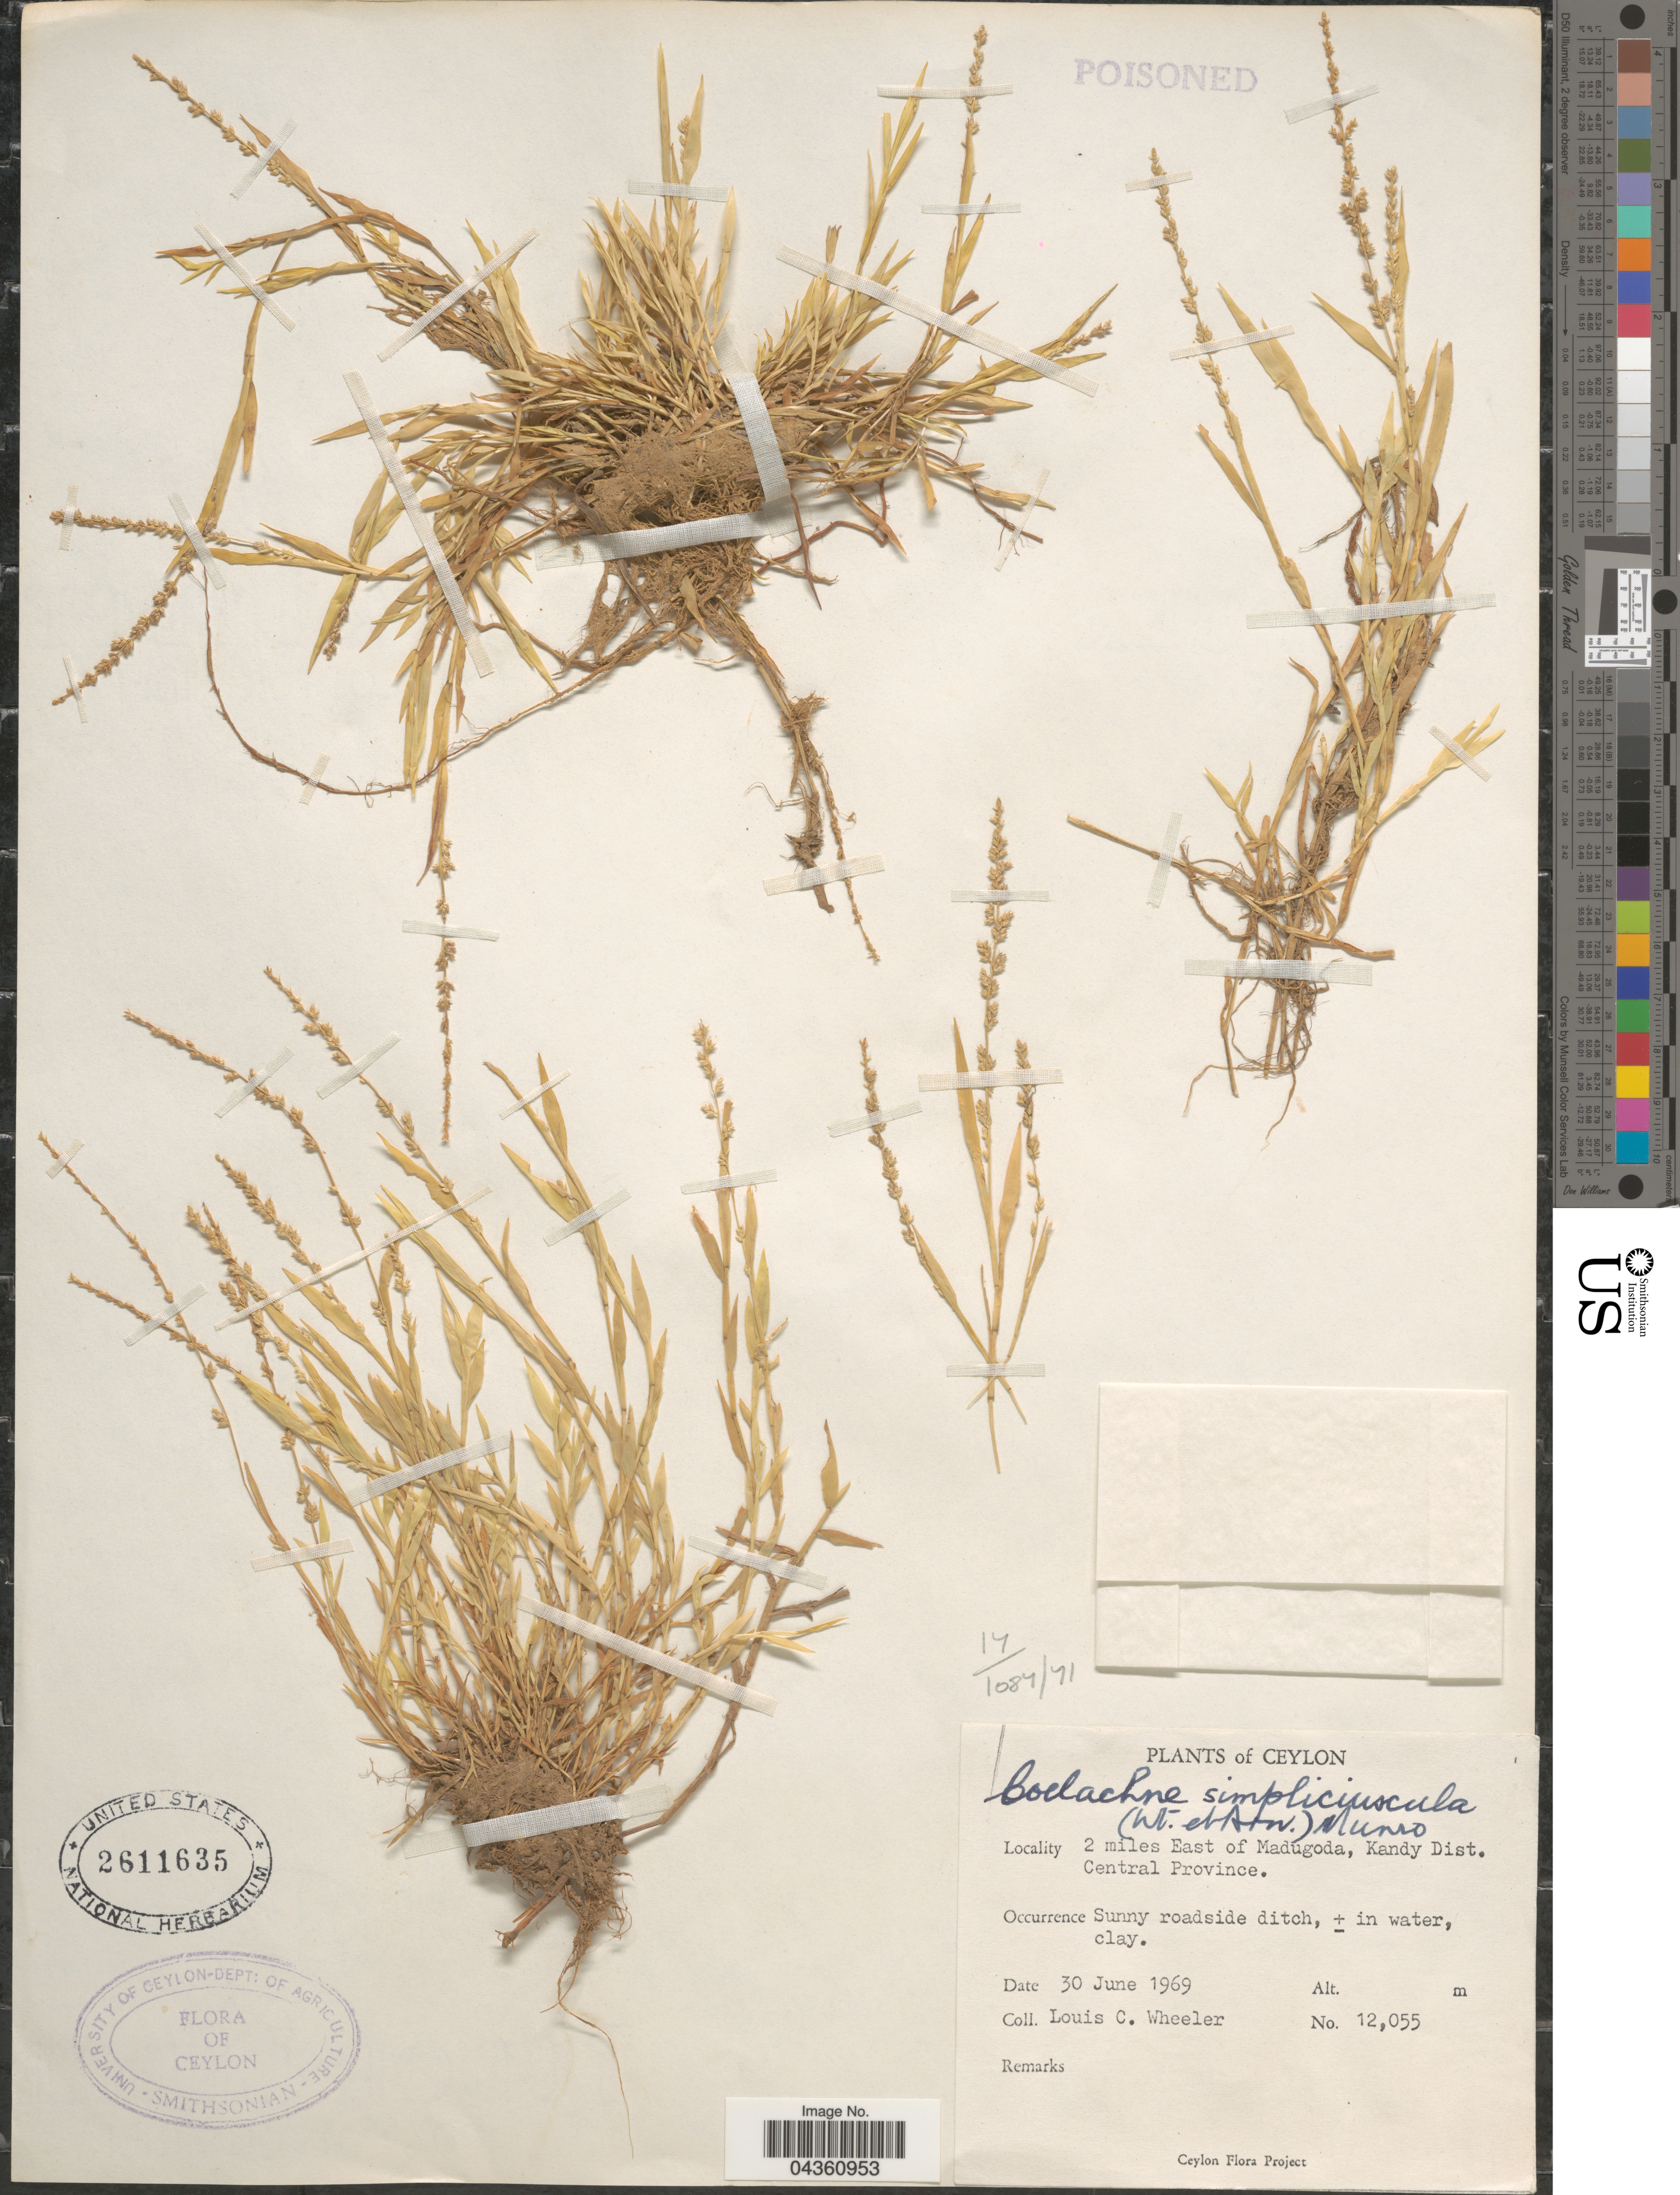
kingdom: Plantae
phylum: Tracheophyta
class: Liliopsida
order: Poales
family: Poaceae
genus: Coelachne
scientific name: Coelachne simpliciuscula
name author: (Wight & Arn. ex Steud.) Munro ex Benth.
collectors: L. C. Wheeler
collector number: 12055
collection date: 1969-06-30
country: Sri Lanka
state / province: Central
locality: Ceylon. 2 miles East of Madugoda, Kandy Dist.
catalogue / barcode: US 2611635